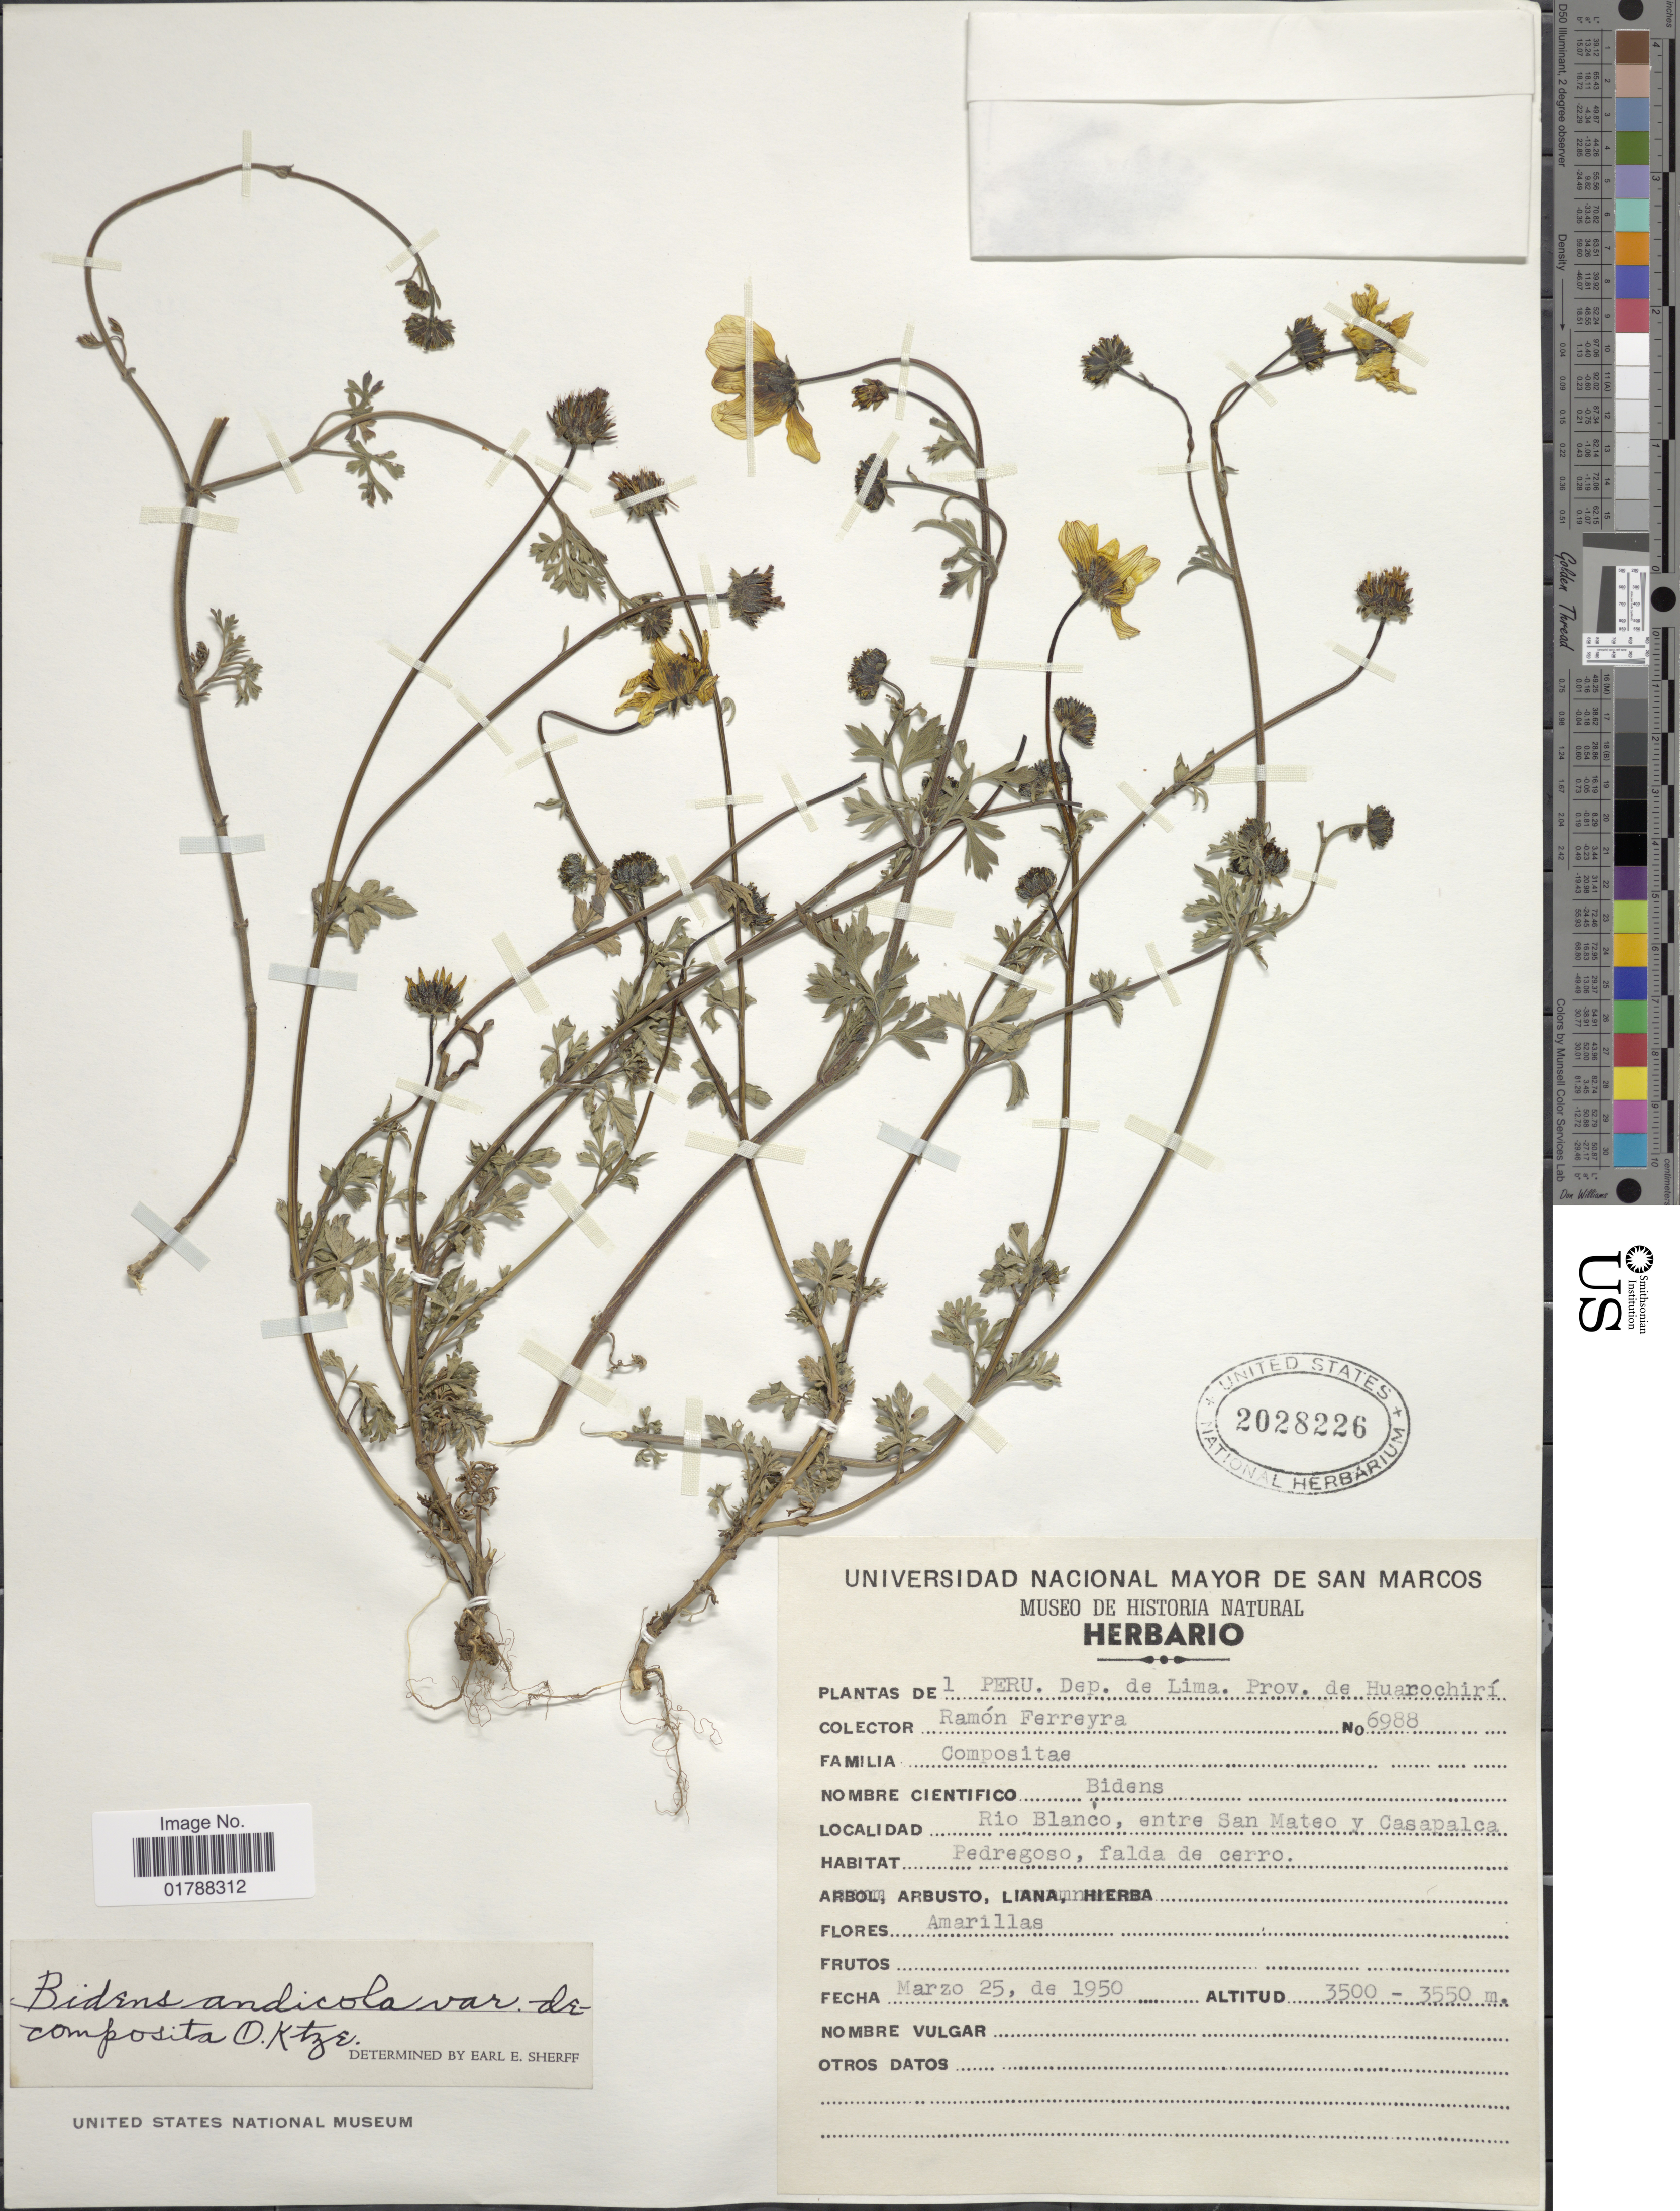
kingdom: Plantae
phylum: Tracheophyta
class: Magnoliopsida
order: Asterales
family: Asteraceae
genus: Bidens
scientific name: Bidens andicola var. decomposita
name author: Kuntze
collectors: R. A. Ferreyra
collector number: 6988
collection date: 1950-03-25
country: Peru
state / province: Lima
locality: Rio Blanco, entre San Mateo y Casapalca. Prov. de Huarochirí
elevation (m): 3500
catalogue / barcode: US 2028226